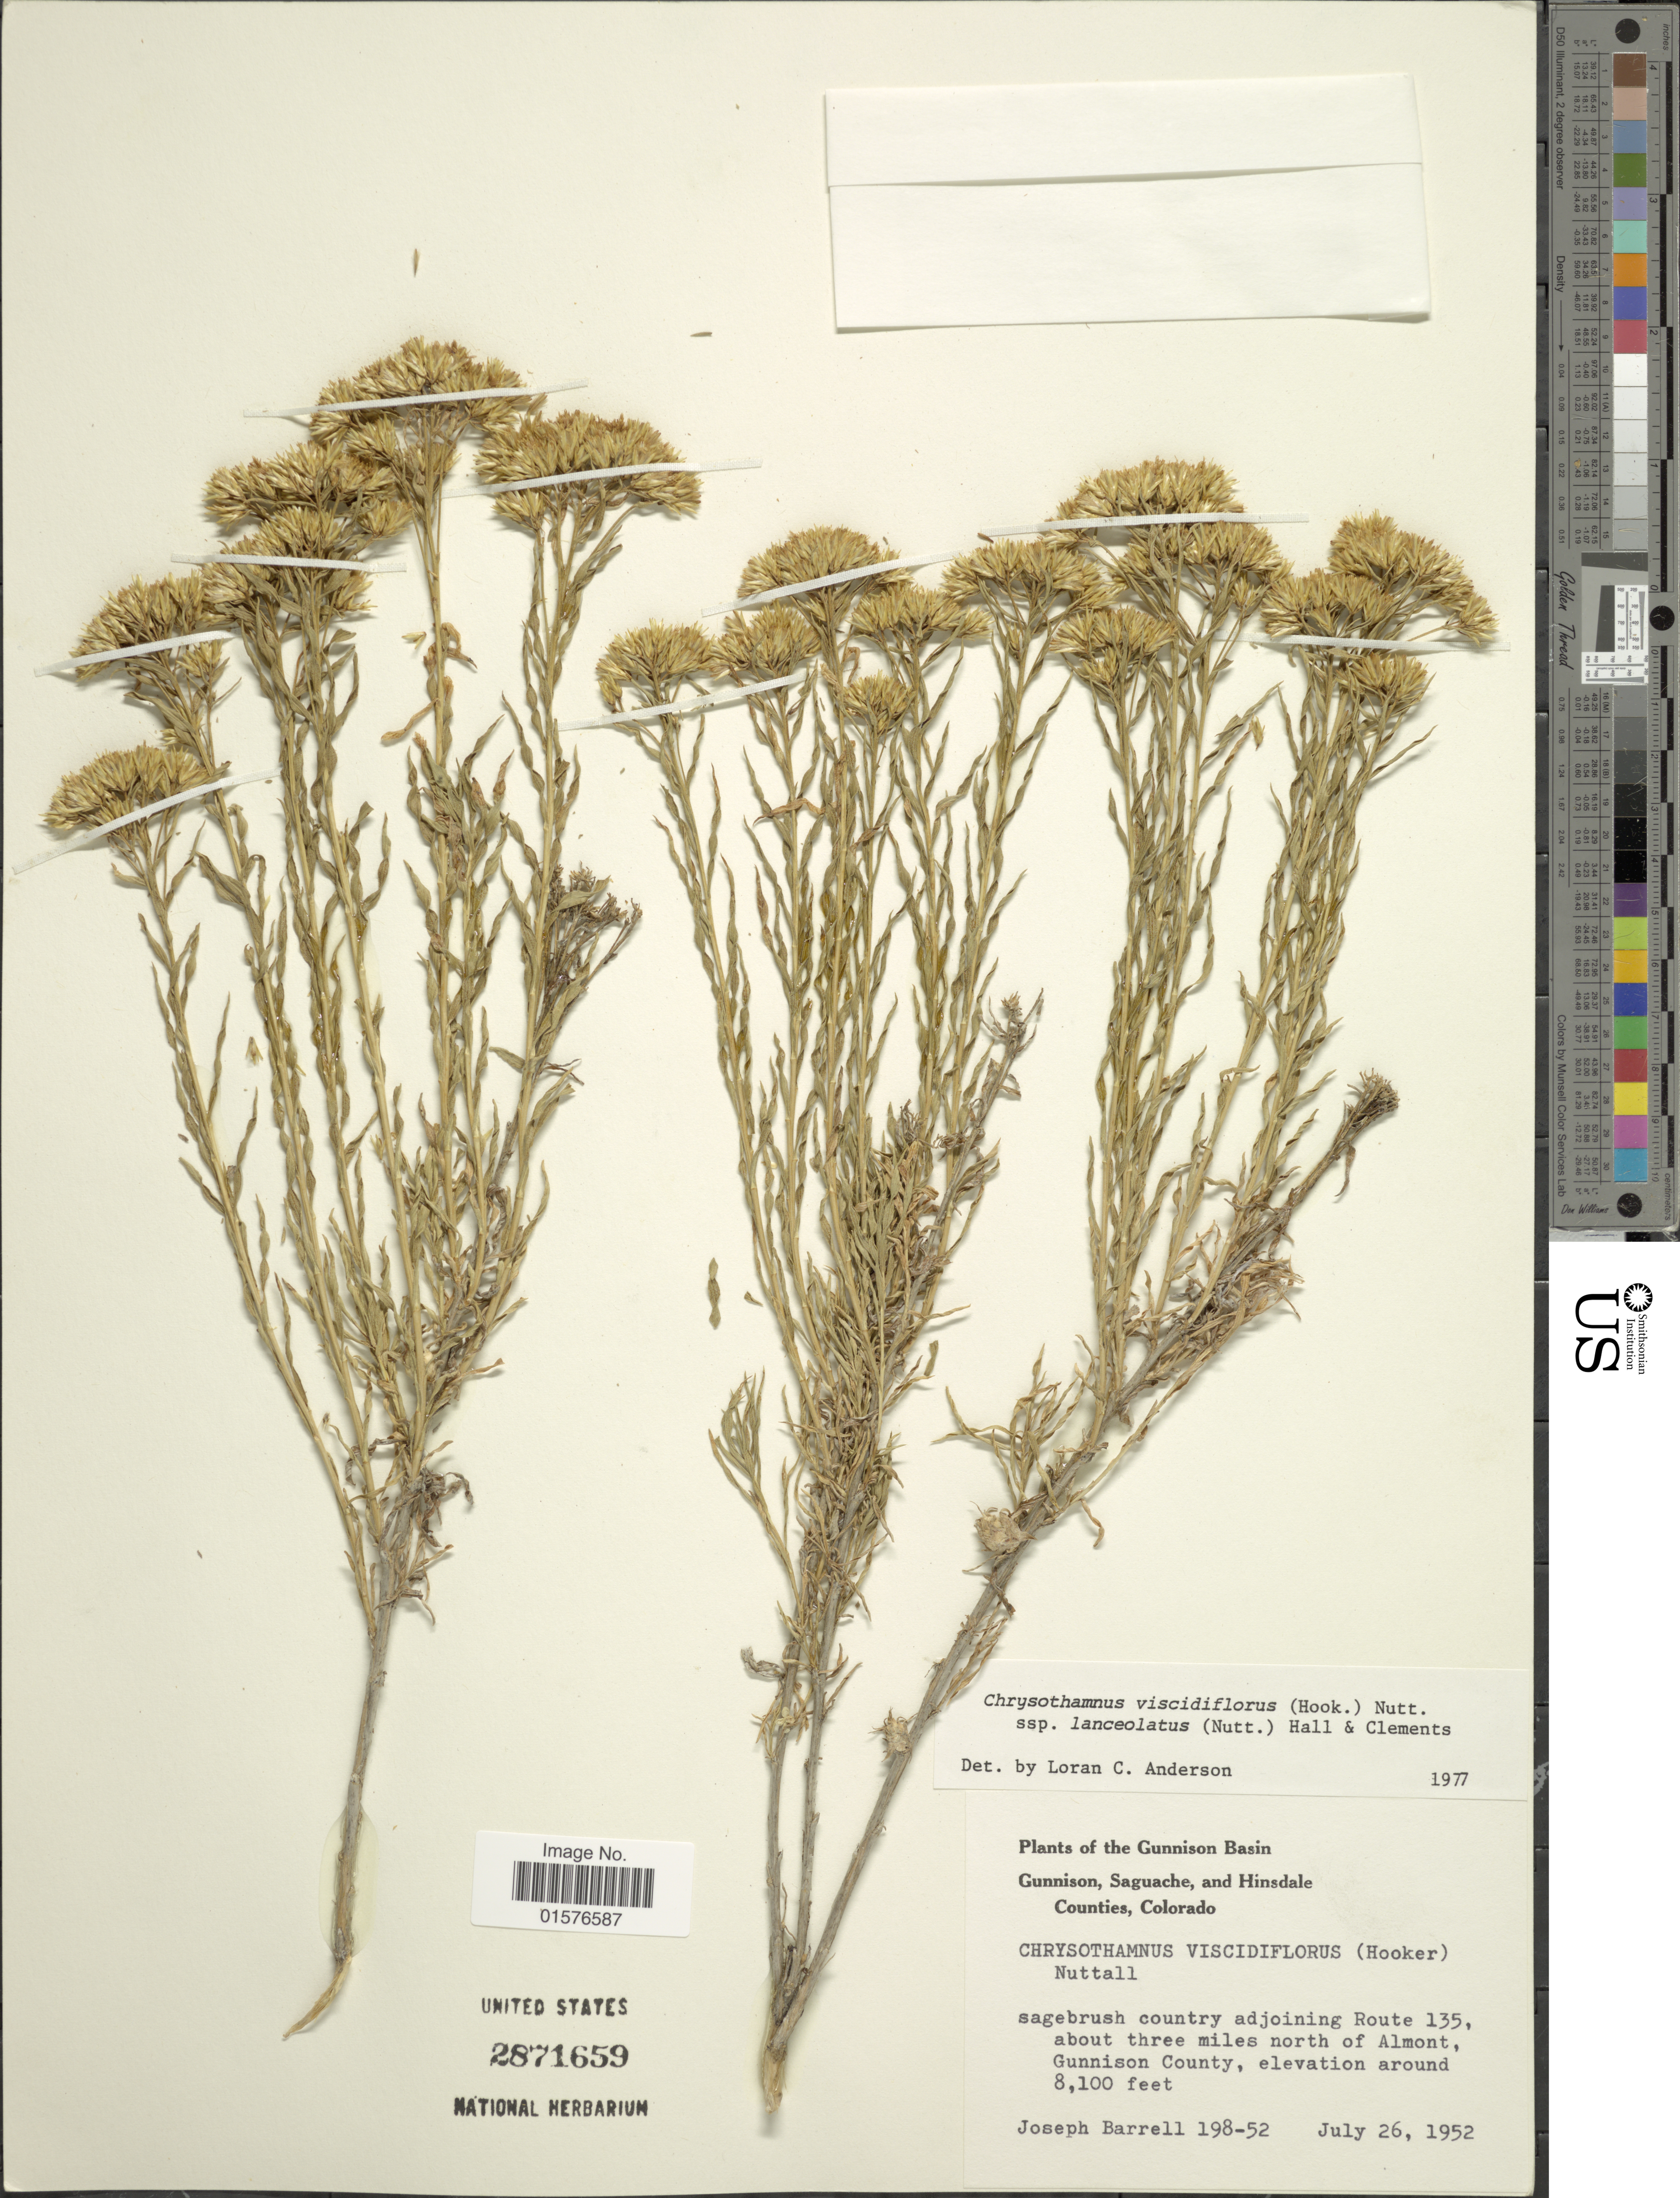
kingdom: Plantae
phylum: Tracheophyta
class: Magnoliopsida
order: Asterales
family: Asteraceae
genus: Chrysothamnus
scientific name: Chrysothamnus viscidiflorus subsp. lanceolatus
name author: (Nutt.) H.M. Hall & Clem.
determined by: Urbatsch, Lowell E., Curator (LSU), Louisiana State University (UNITED STATES)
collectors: J. Barrell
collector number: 195-52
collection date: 1952-07-26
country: United States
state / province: Colorado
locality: The Gunnison Basin Gunnison, Saguache, and Hinsdale Counties, sagebrush country adjoining Route 135, about three miles north of Almont, Gunnison County.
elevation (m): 2469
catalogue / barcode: US 2871659